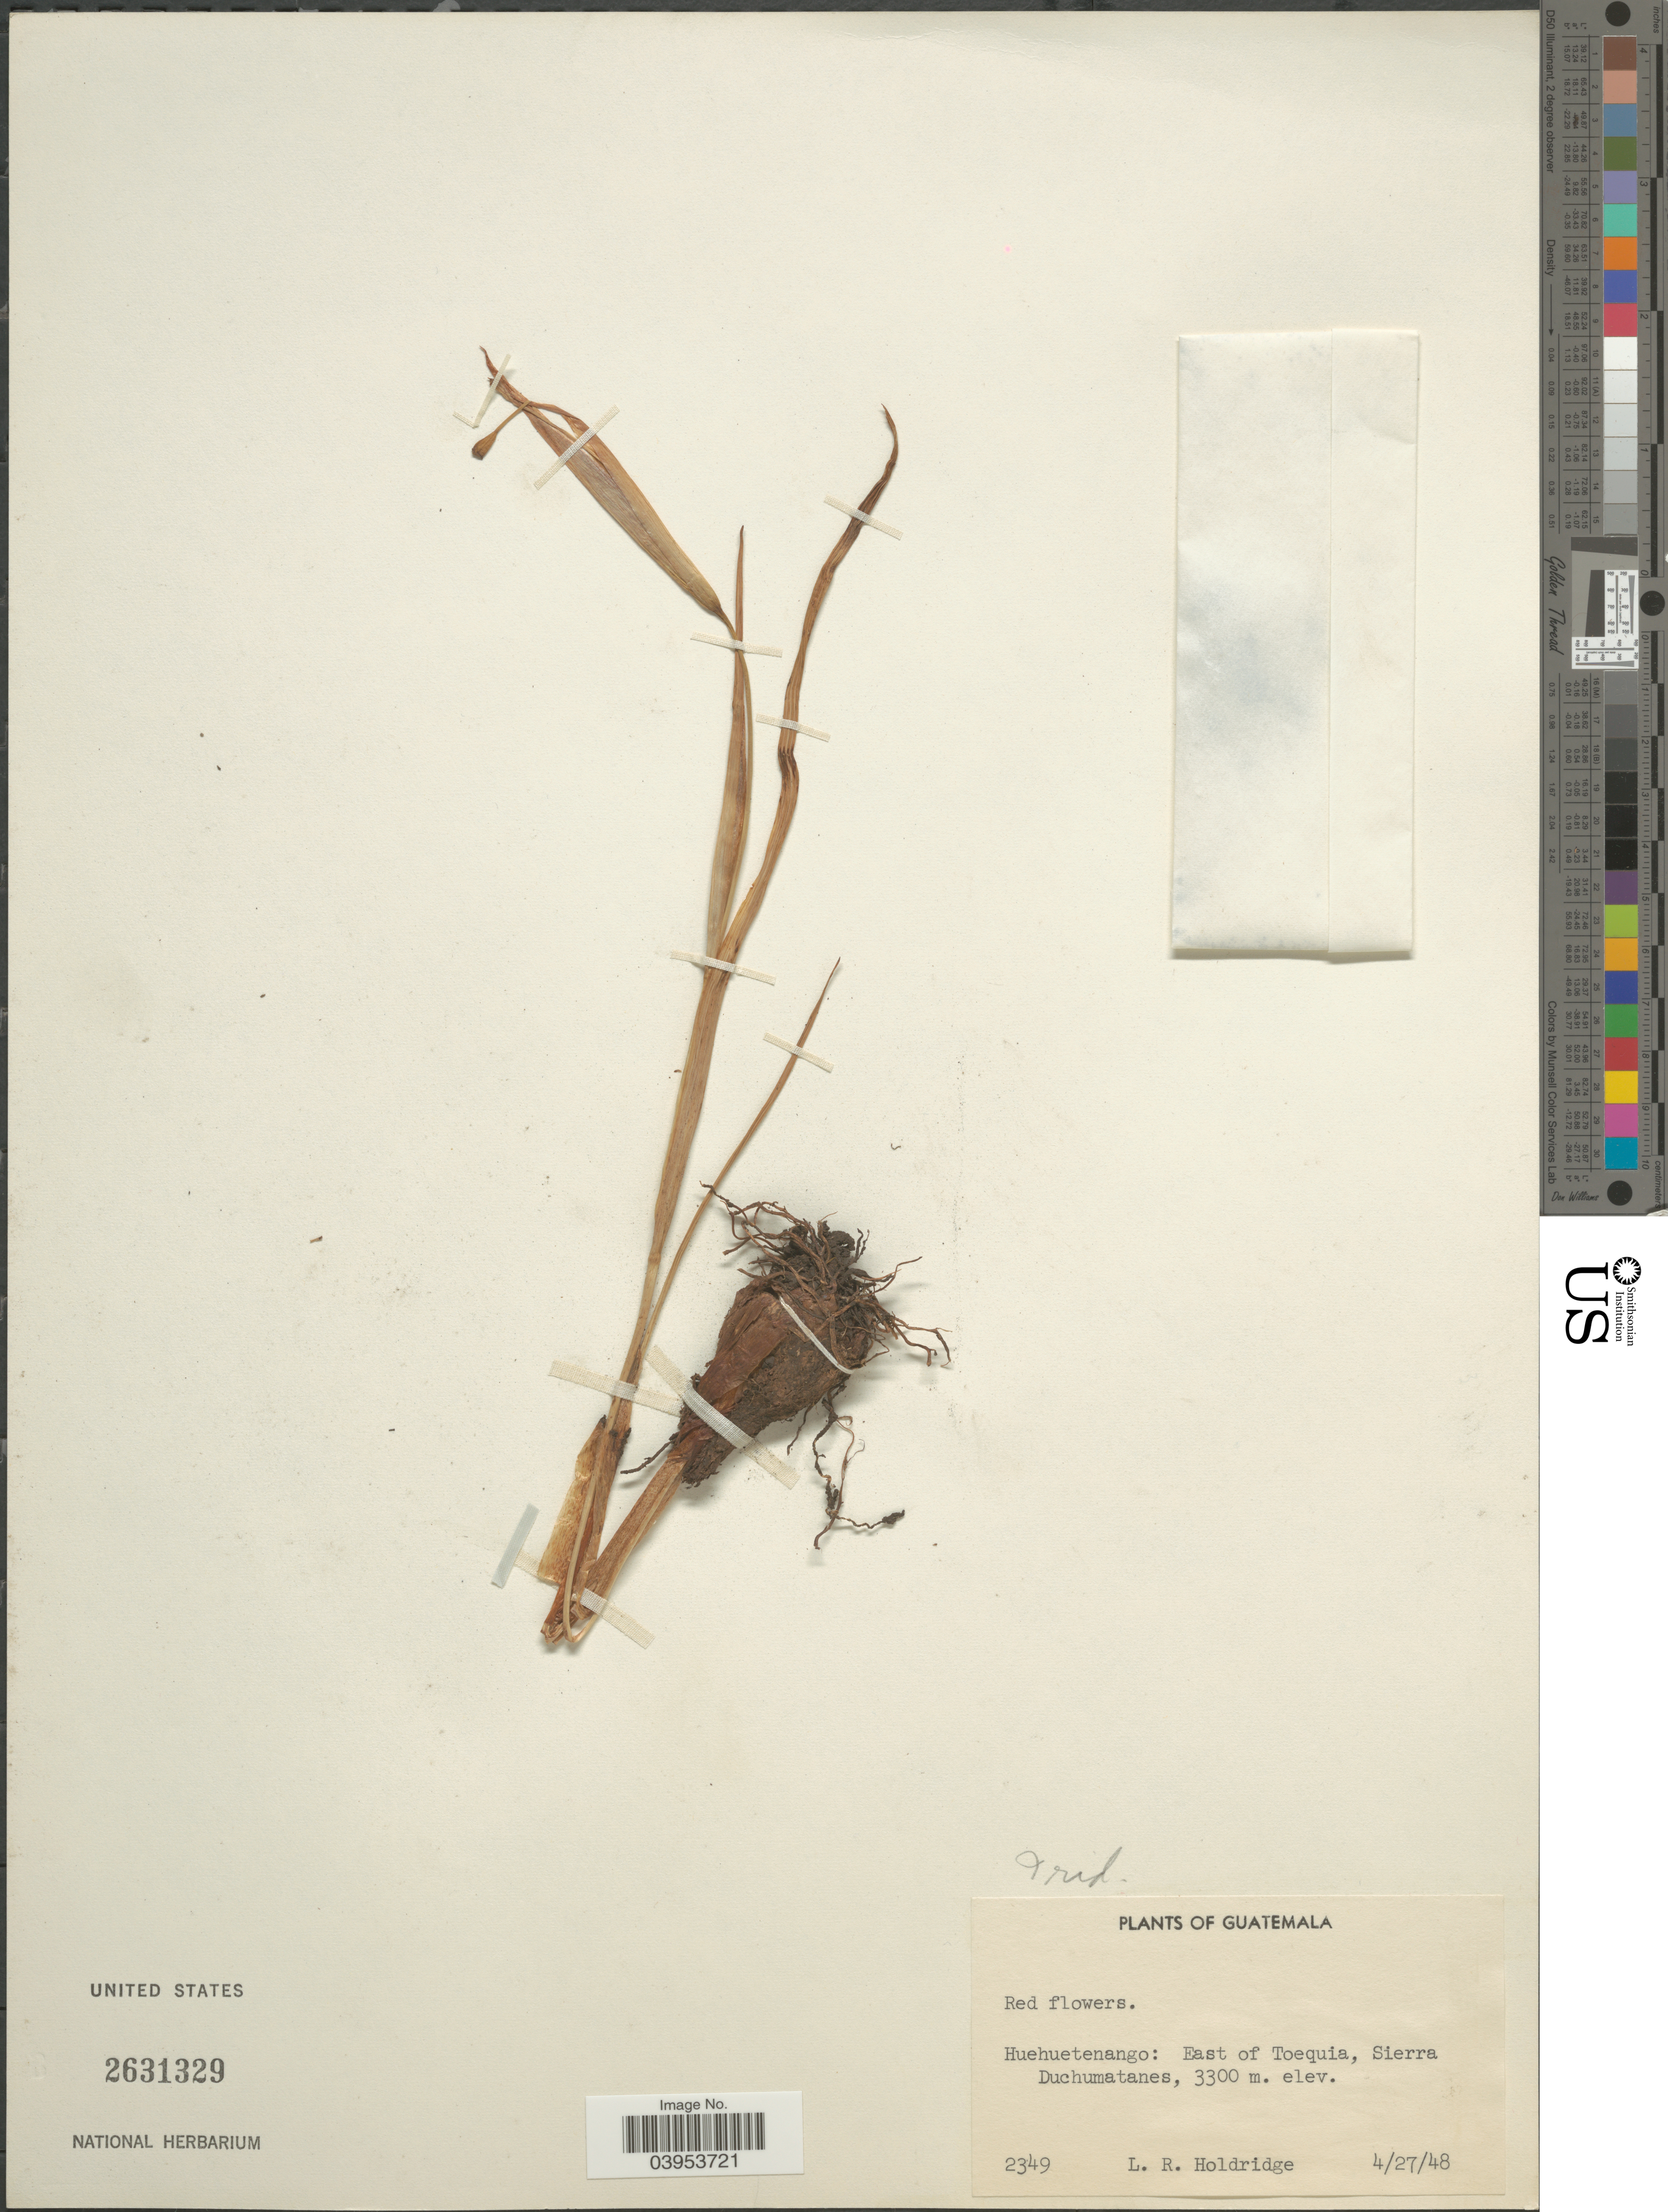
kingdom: Plantae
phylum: Tracheophyta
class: Liliopsida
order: Asparagales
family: Iridaceae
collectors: L. Holdridge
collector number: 2349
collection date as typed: Transcribed d/m/y: 27/4/48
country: Guatemala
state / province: Huehuetenango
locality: East of Toequia, Sierra Duchumatanes.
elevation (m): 3300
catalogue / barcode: US 2631329